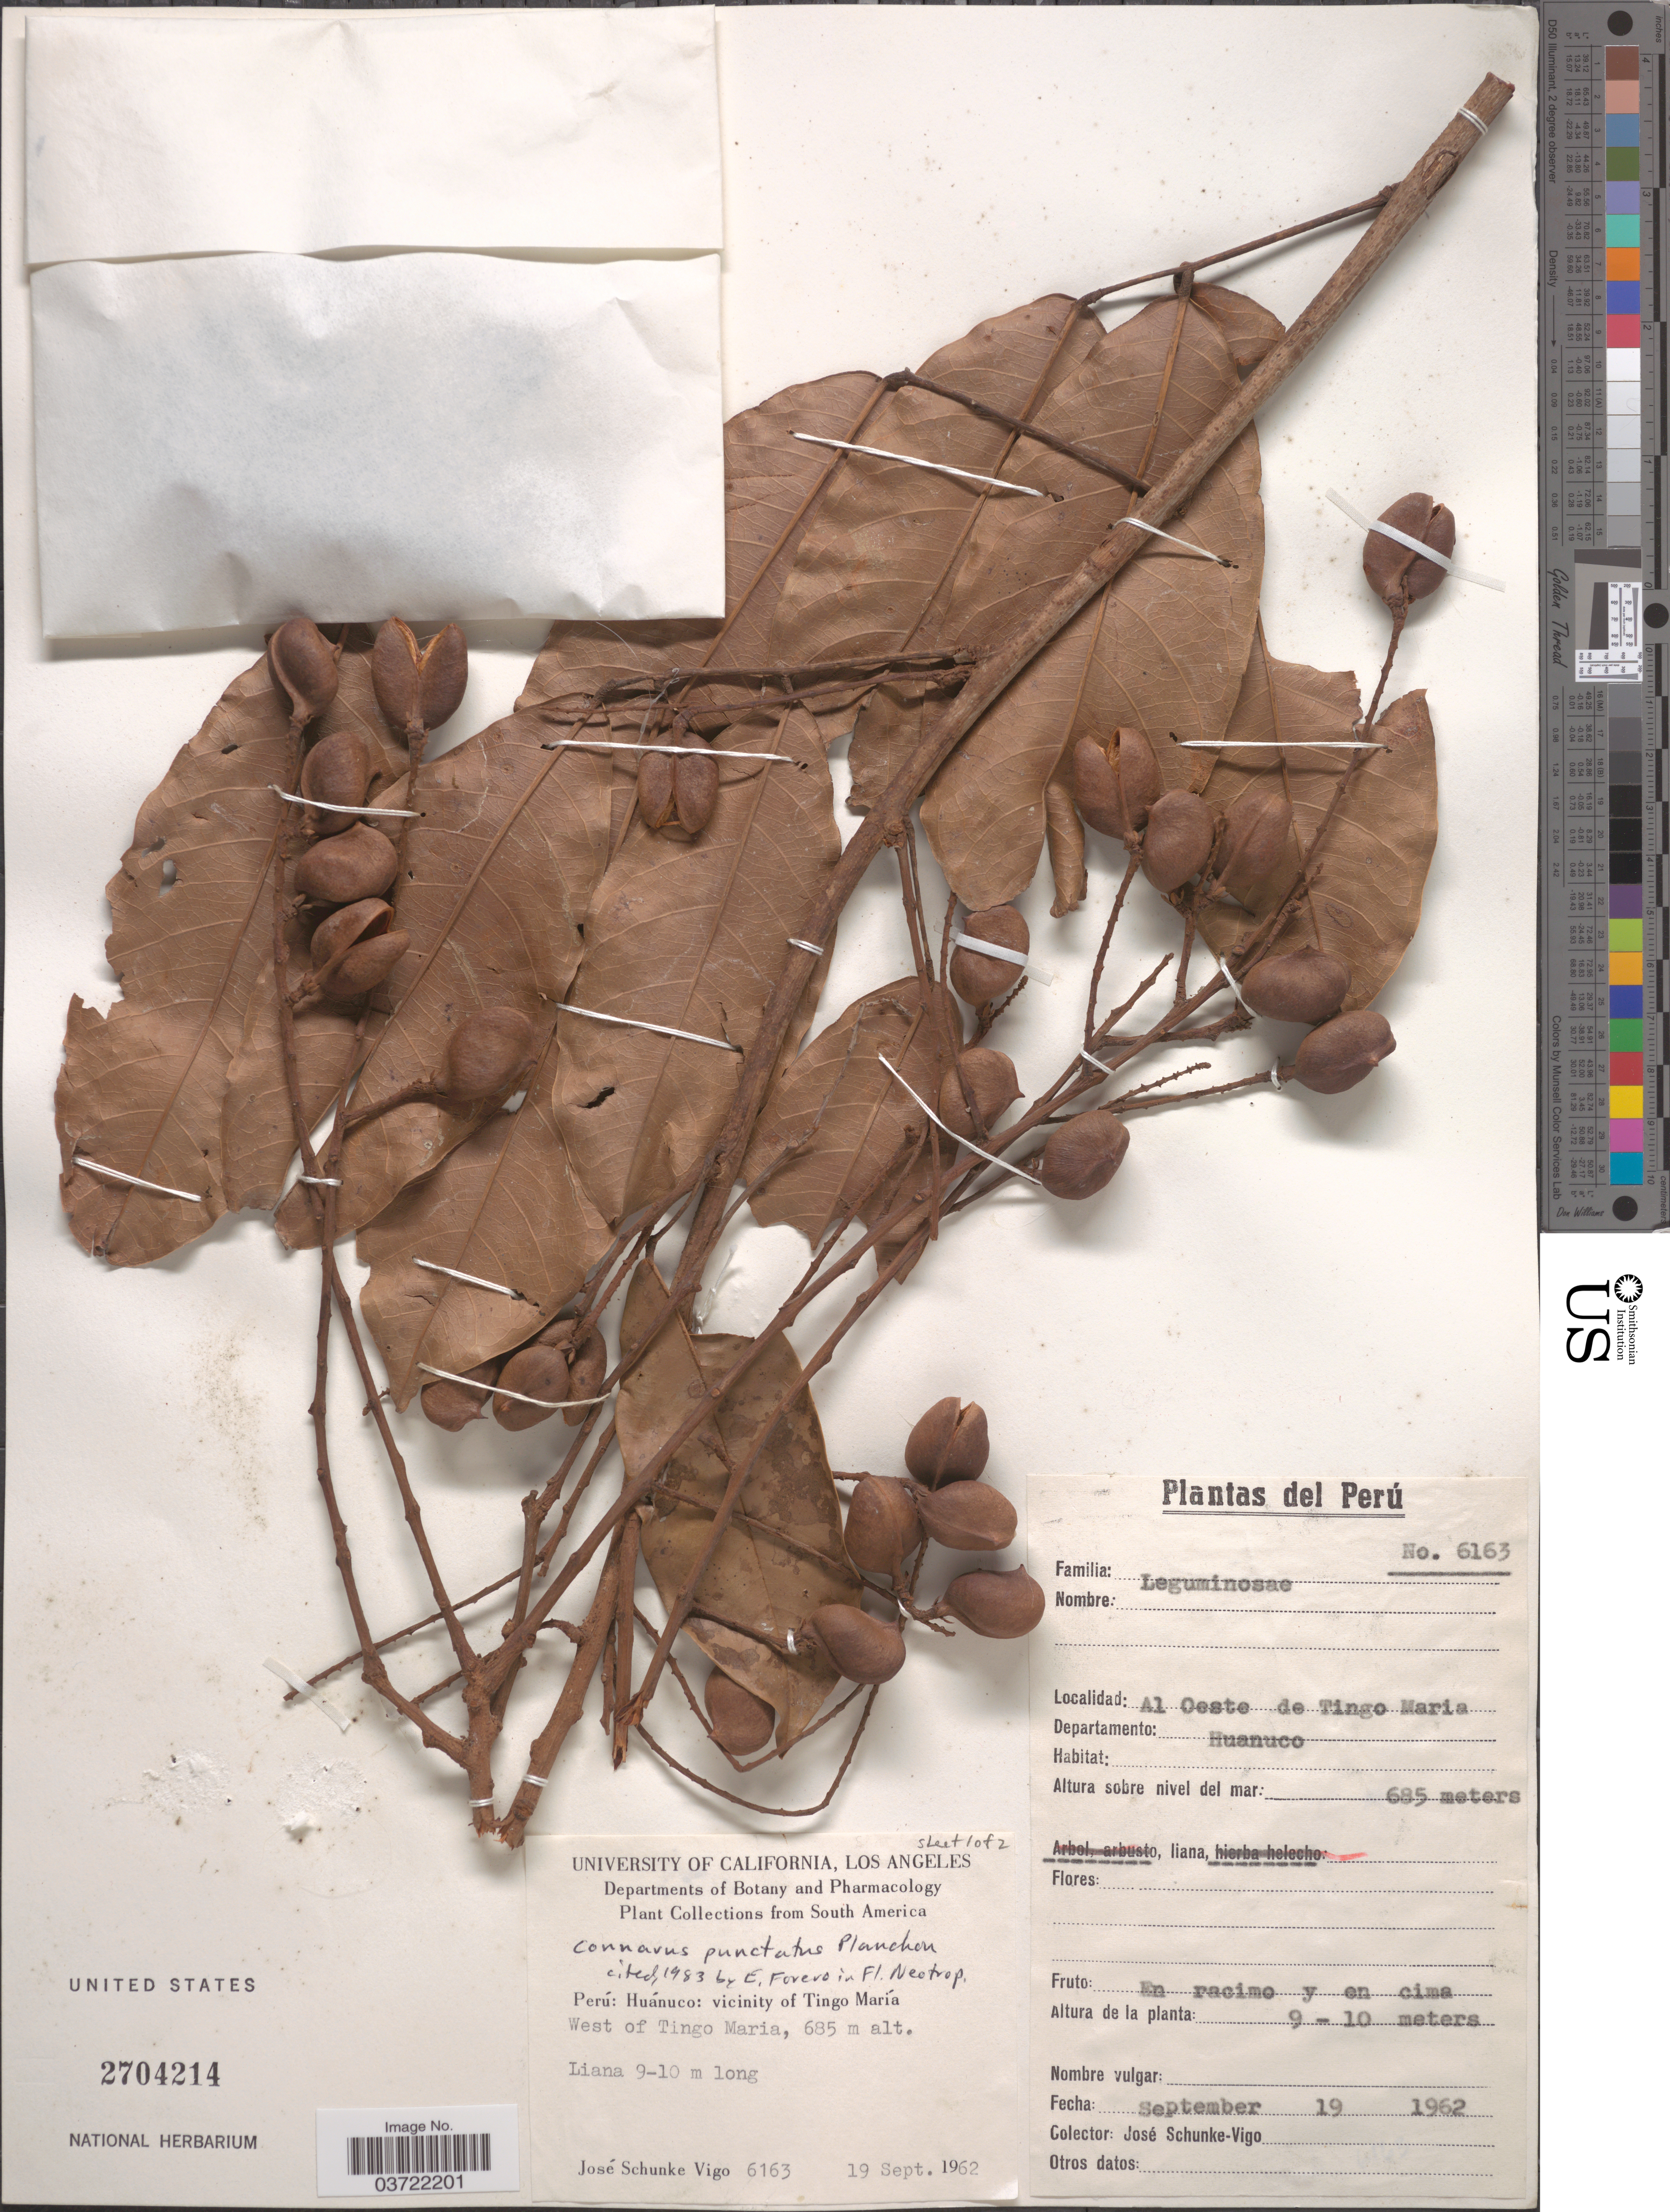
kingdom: Plantae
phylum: Tracheophyta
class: Magnoliopsida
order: Oxalidales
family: Connaraceae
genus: Connarus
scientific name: Connarus punctatus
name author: Planch.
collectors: J. Schunke Vigo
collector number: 6163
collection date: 1962-09-19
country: Peru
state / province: Huánuco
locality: Al Oeste de Tingo Maria. Departamento: Huanuco. Vicinity of Tingo María. West of Tingo Maria.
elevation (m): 685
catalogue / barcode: US 2704214